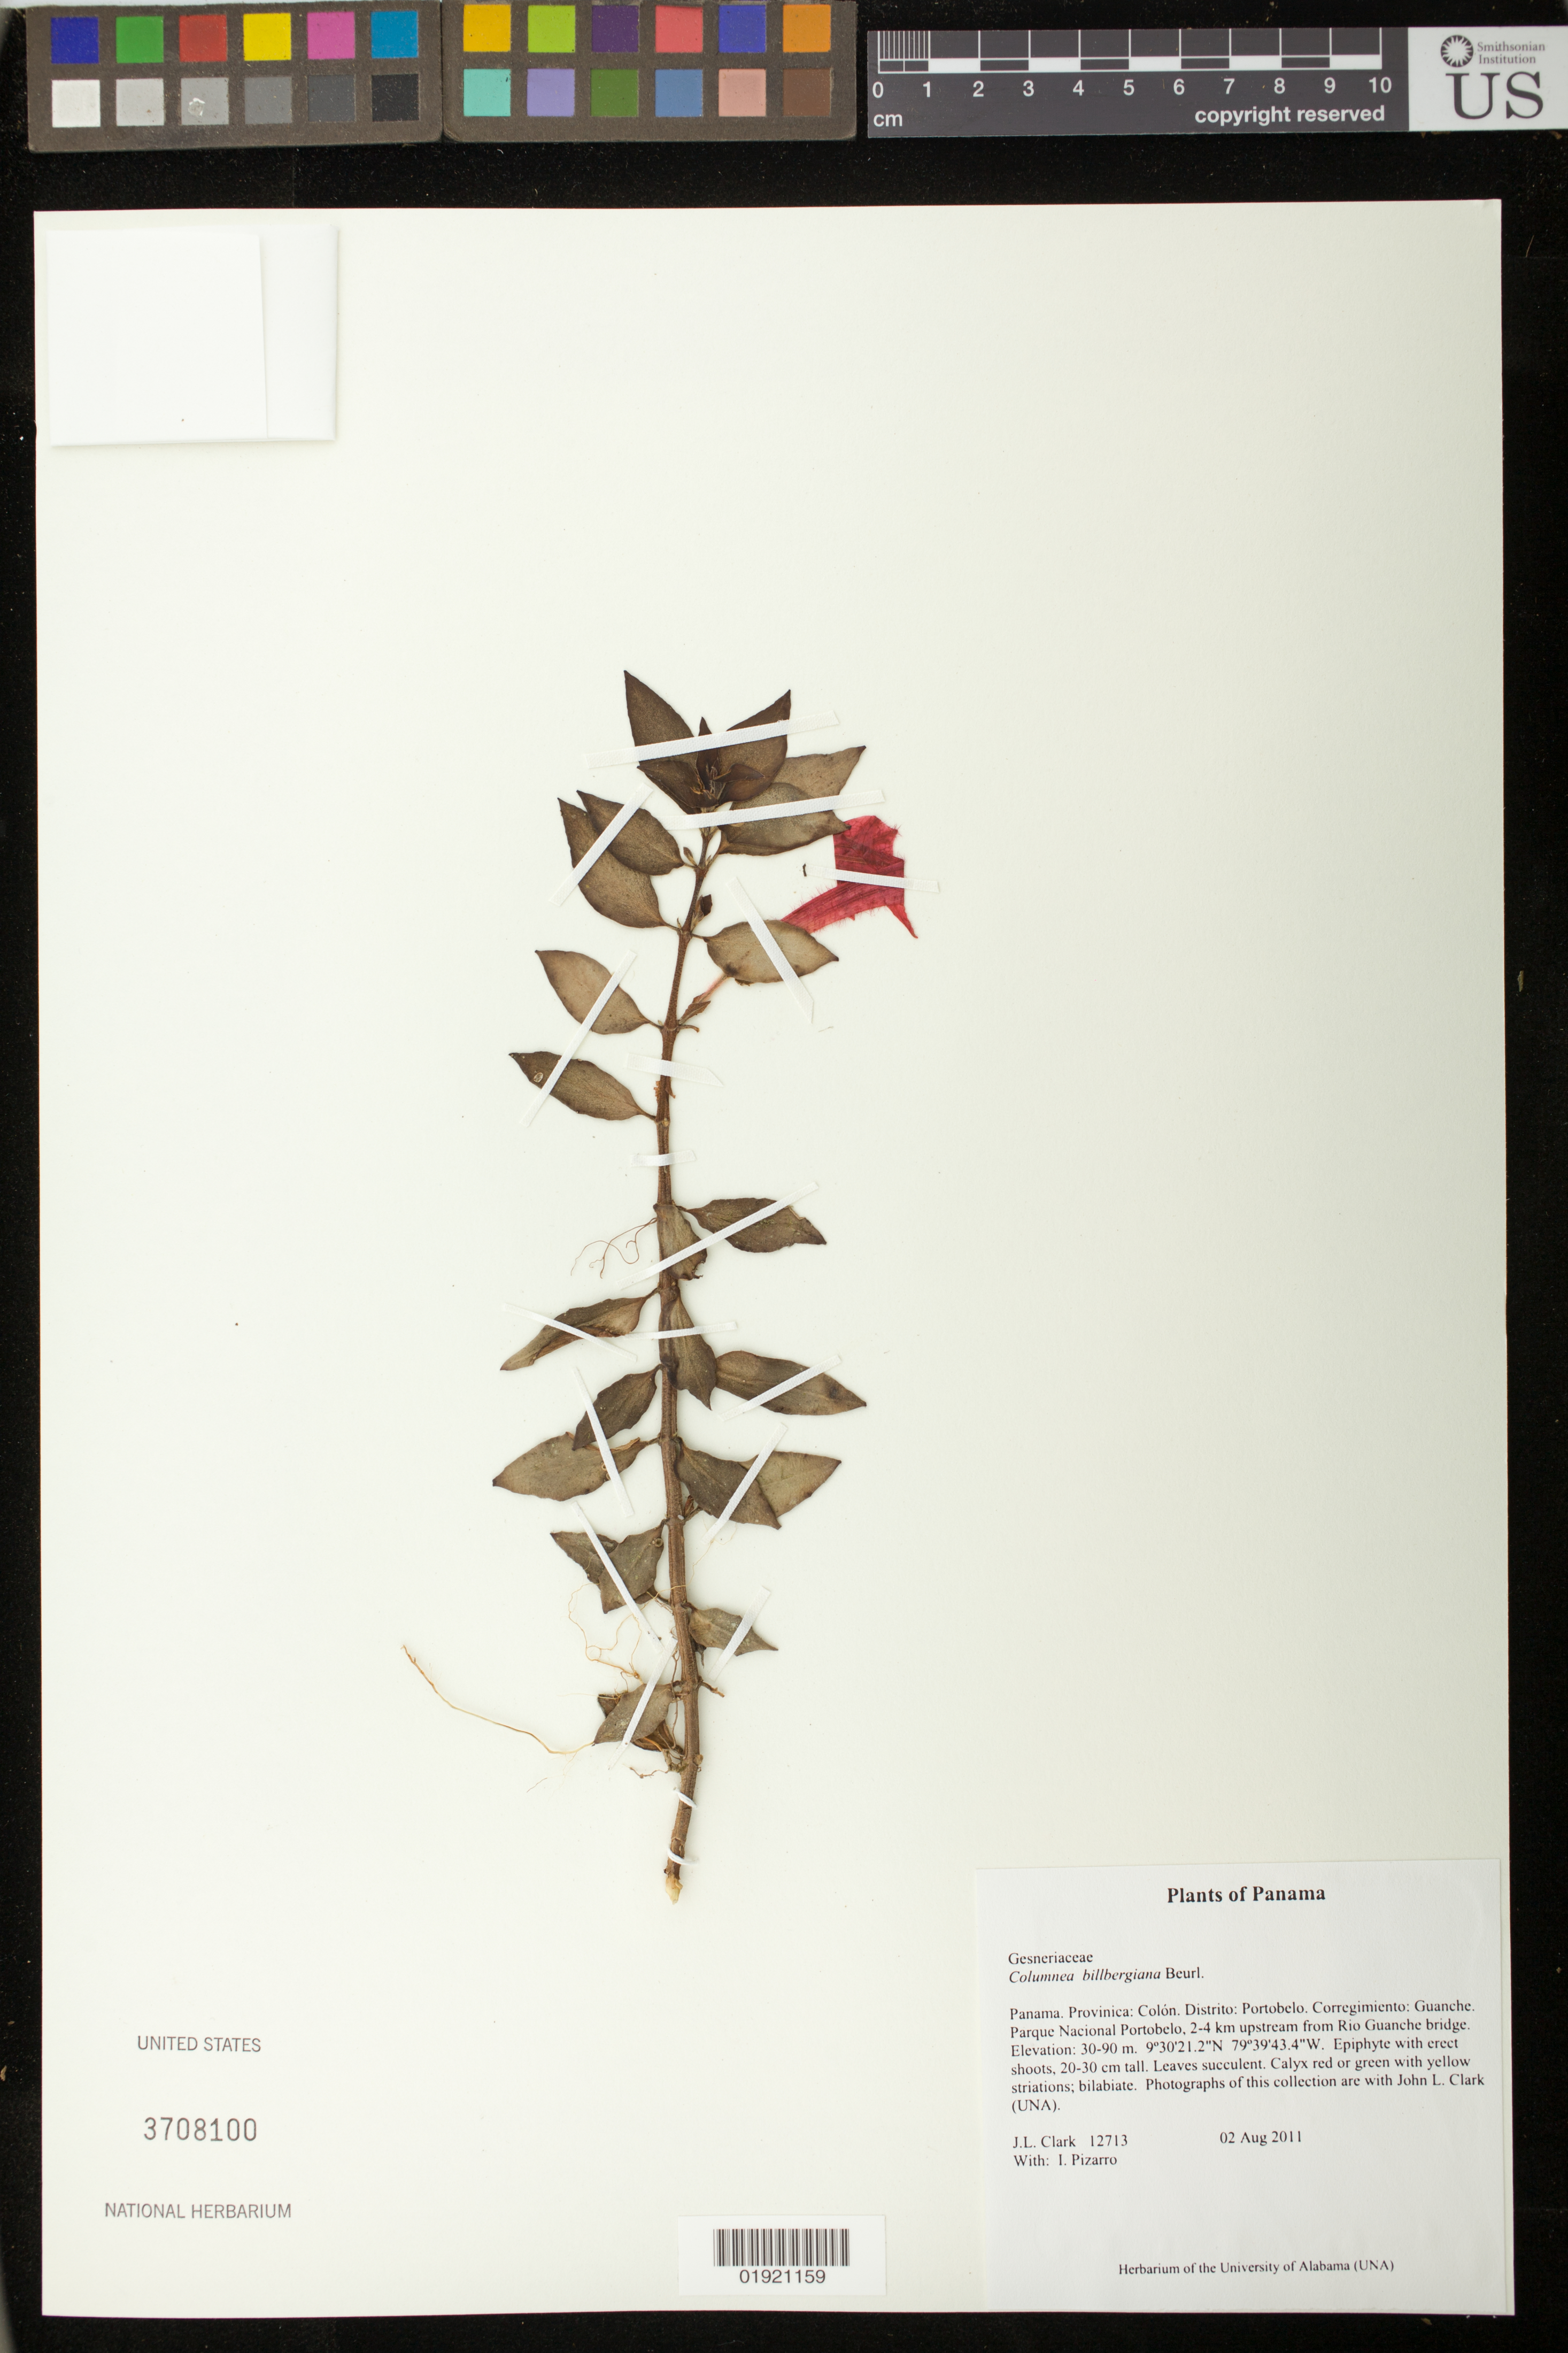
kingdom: Plantae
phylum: Tracheophyta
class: Magnoliopsida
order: Lamiales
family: Gesneriaceae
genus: Columnea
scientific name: Columnea billbergiana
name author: Beurl.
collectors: J. L. Clark & I. Pizarro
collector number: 12713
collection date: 2011-08-02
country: Panama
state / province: Colón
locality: Distrito: Portobelo. Corregimiento: Guanche. Parque Nacional Portobelo, 2-4 km upstream from Rio Guanche bridge.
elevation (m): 30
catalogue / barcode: US 3708100